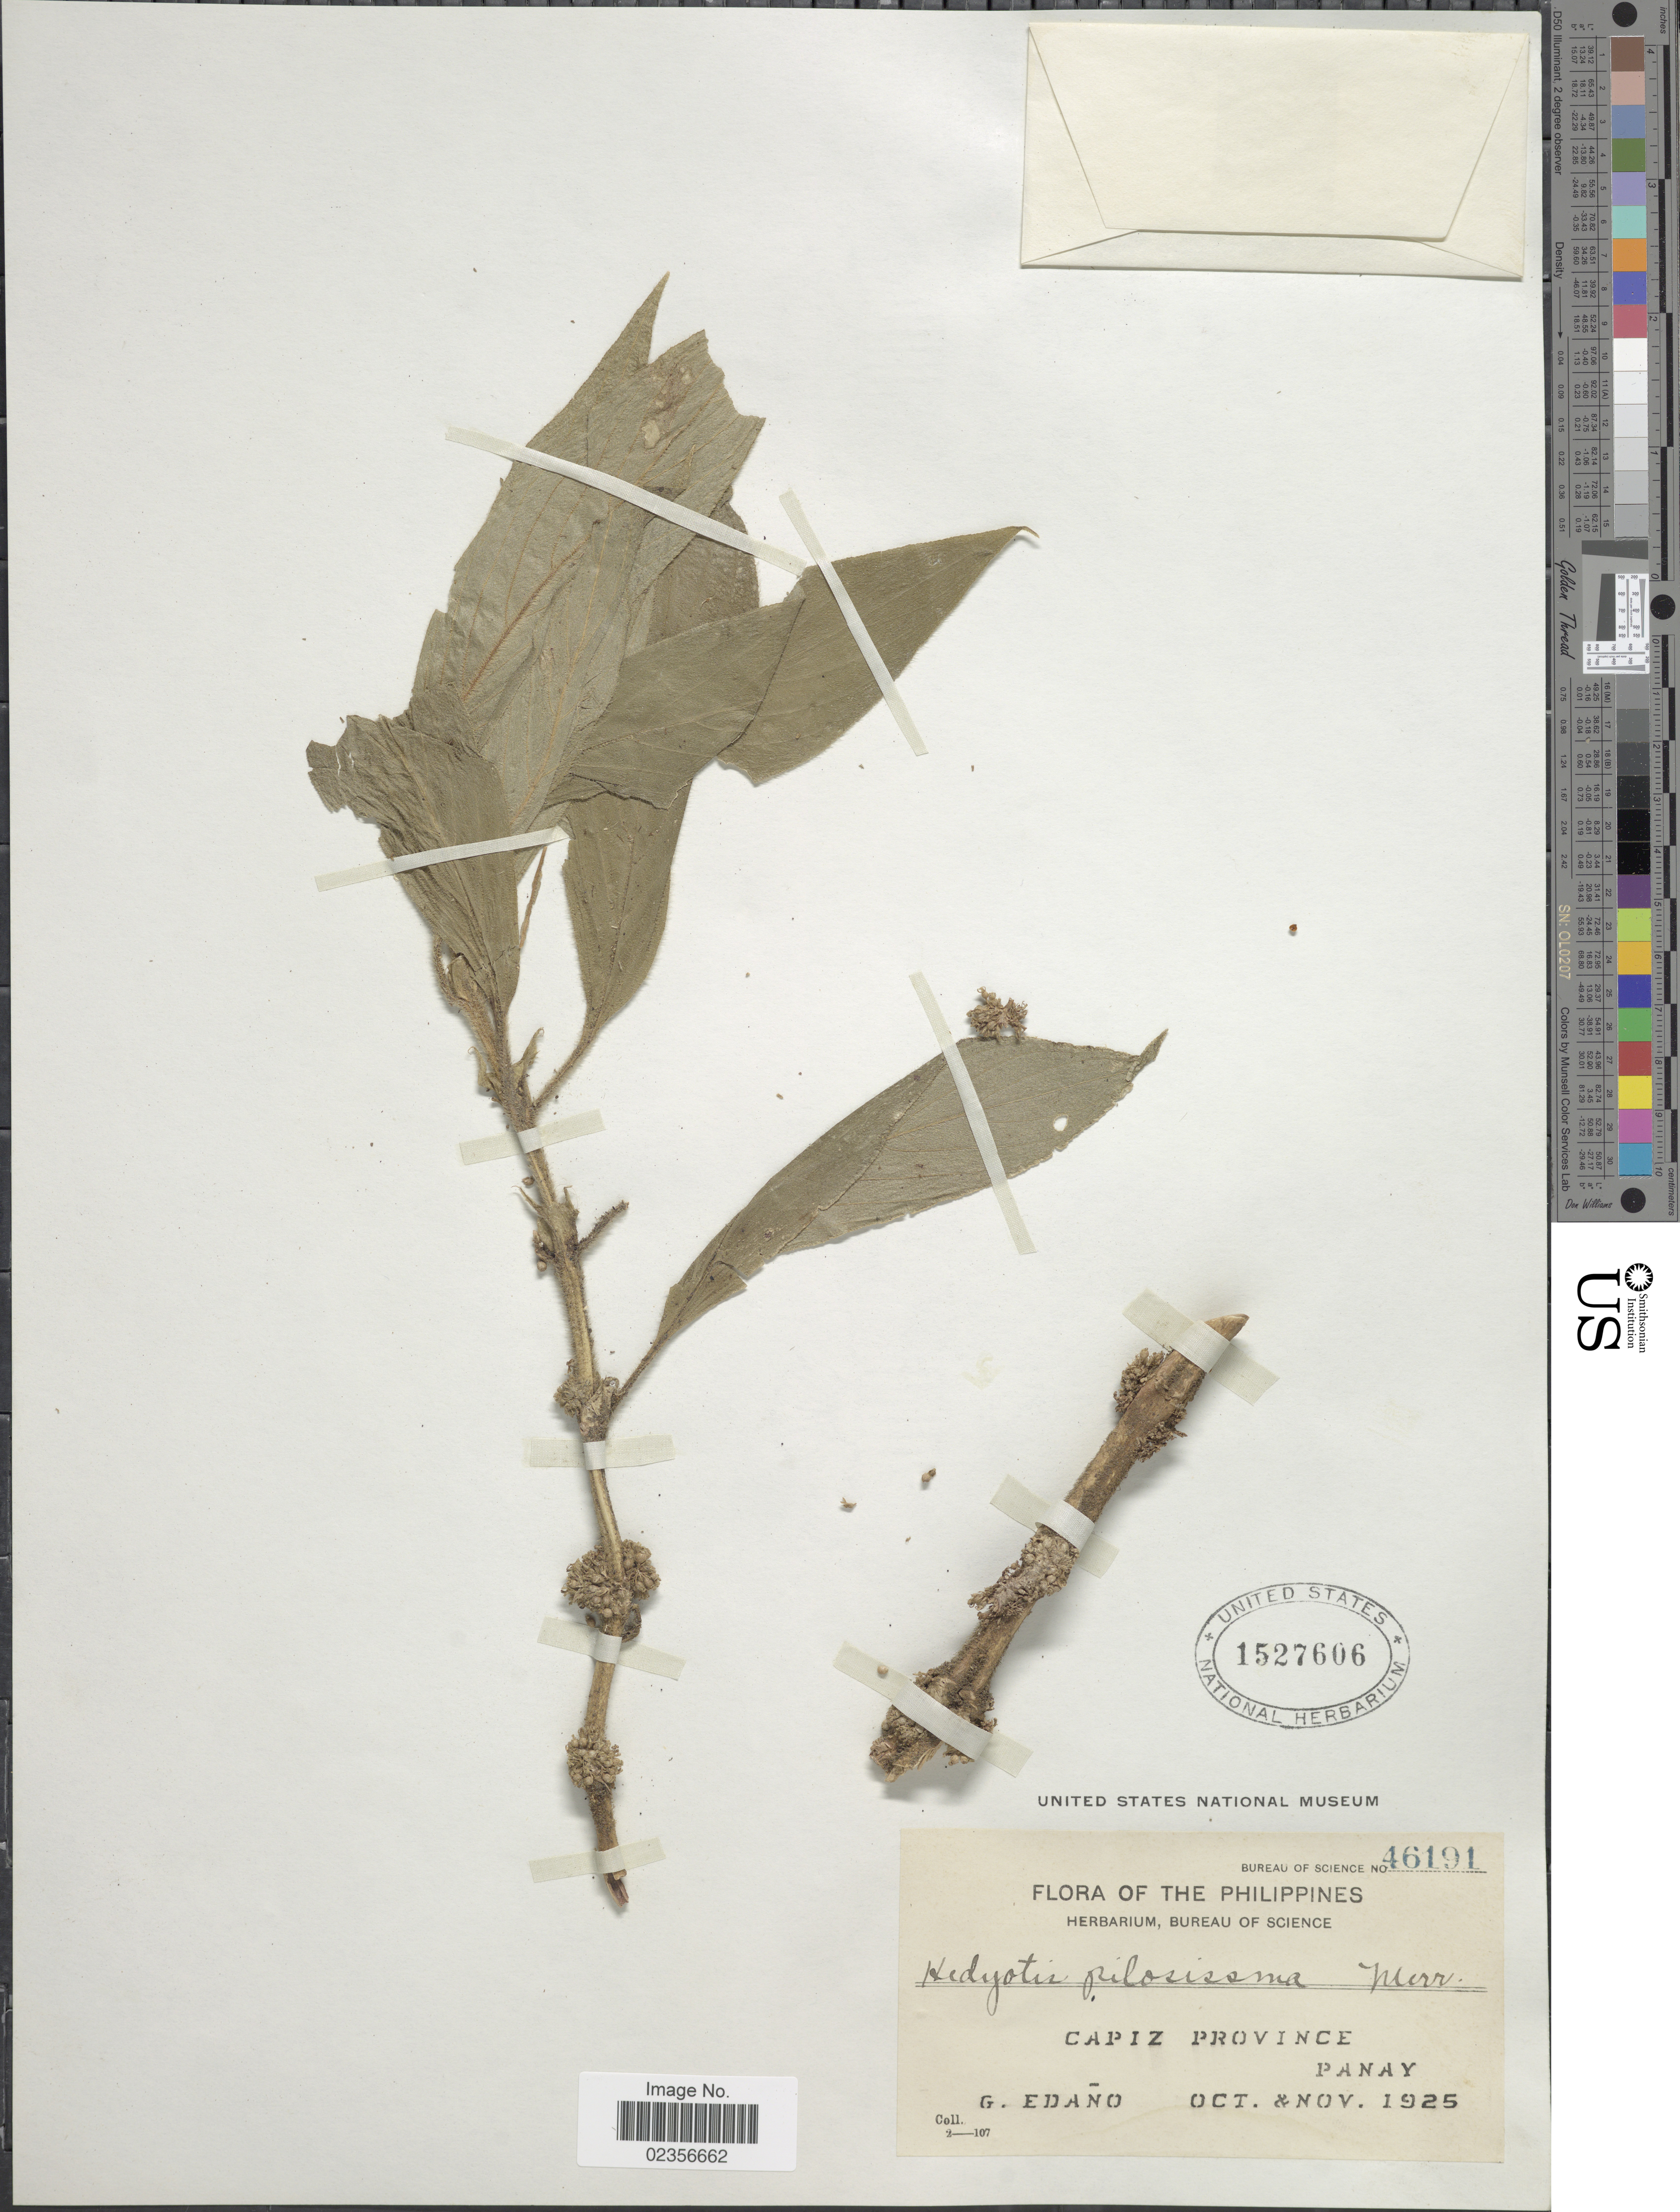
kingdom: Plantae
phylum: Tracheophyta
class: Magnoliopsida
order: Gentianales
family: Rubiaceae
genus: Hedyotis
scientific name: Hedyotis pilosissima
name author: Merr.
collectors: G. Edaño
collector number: Bureau of Science 46191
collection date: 1925-10/1925-11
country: Philippines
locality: Capiz Province. Panay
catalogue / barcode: US 1527606